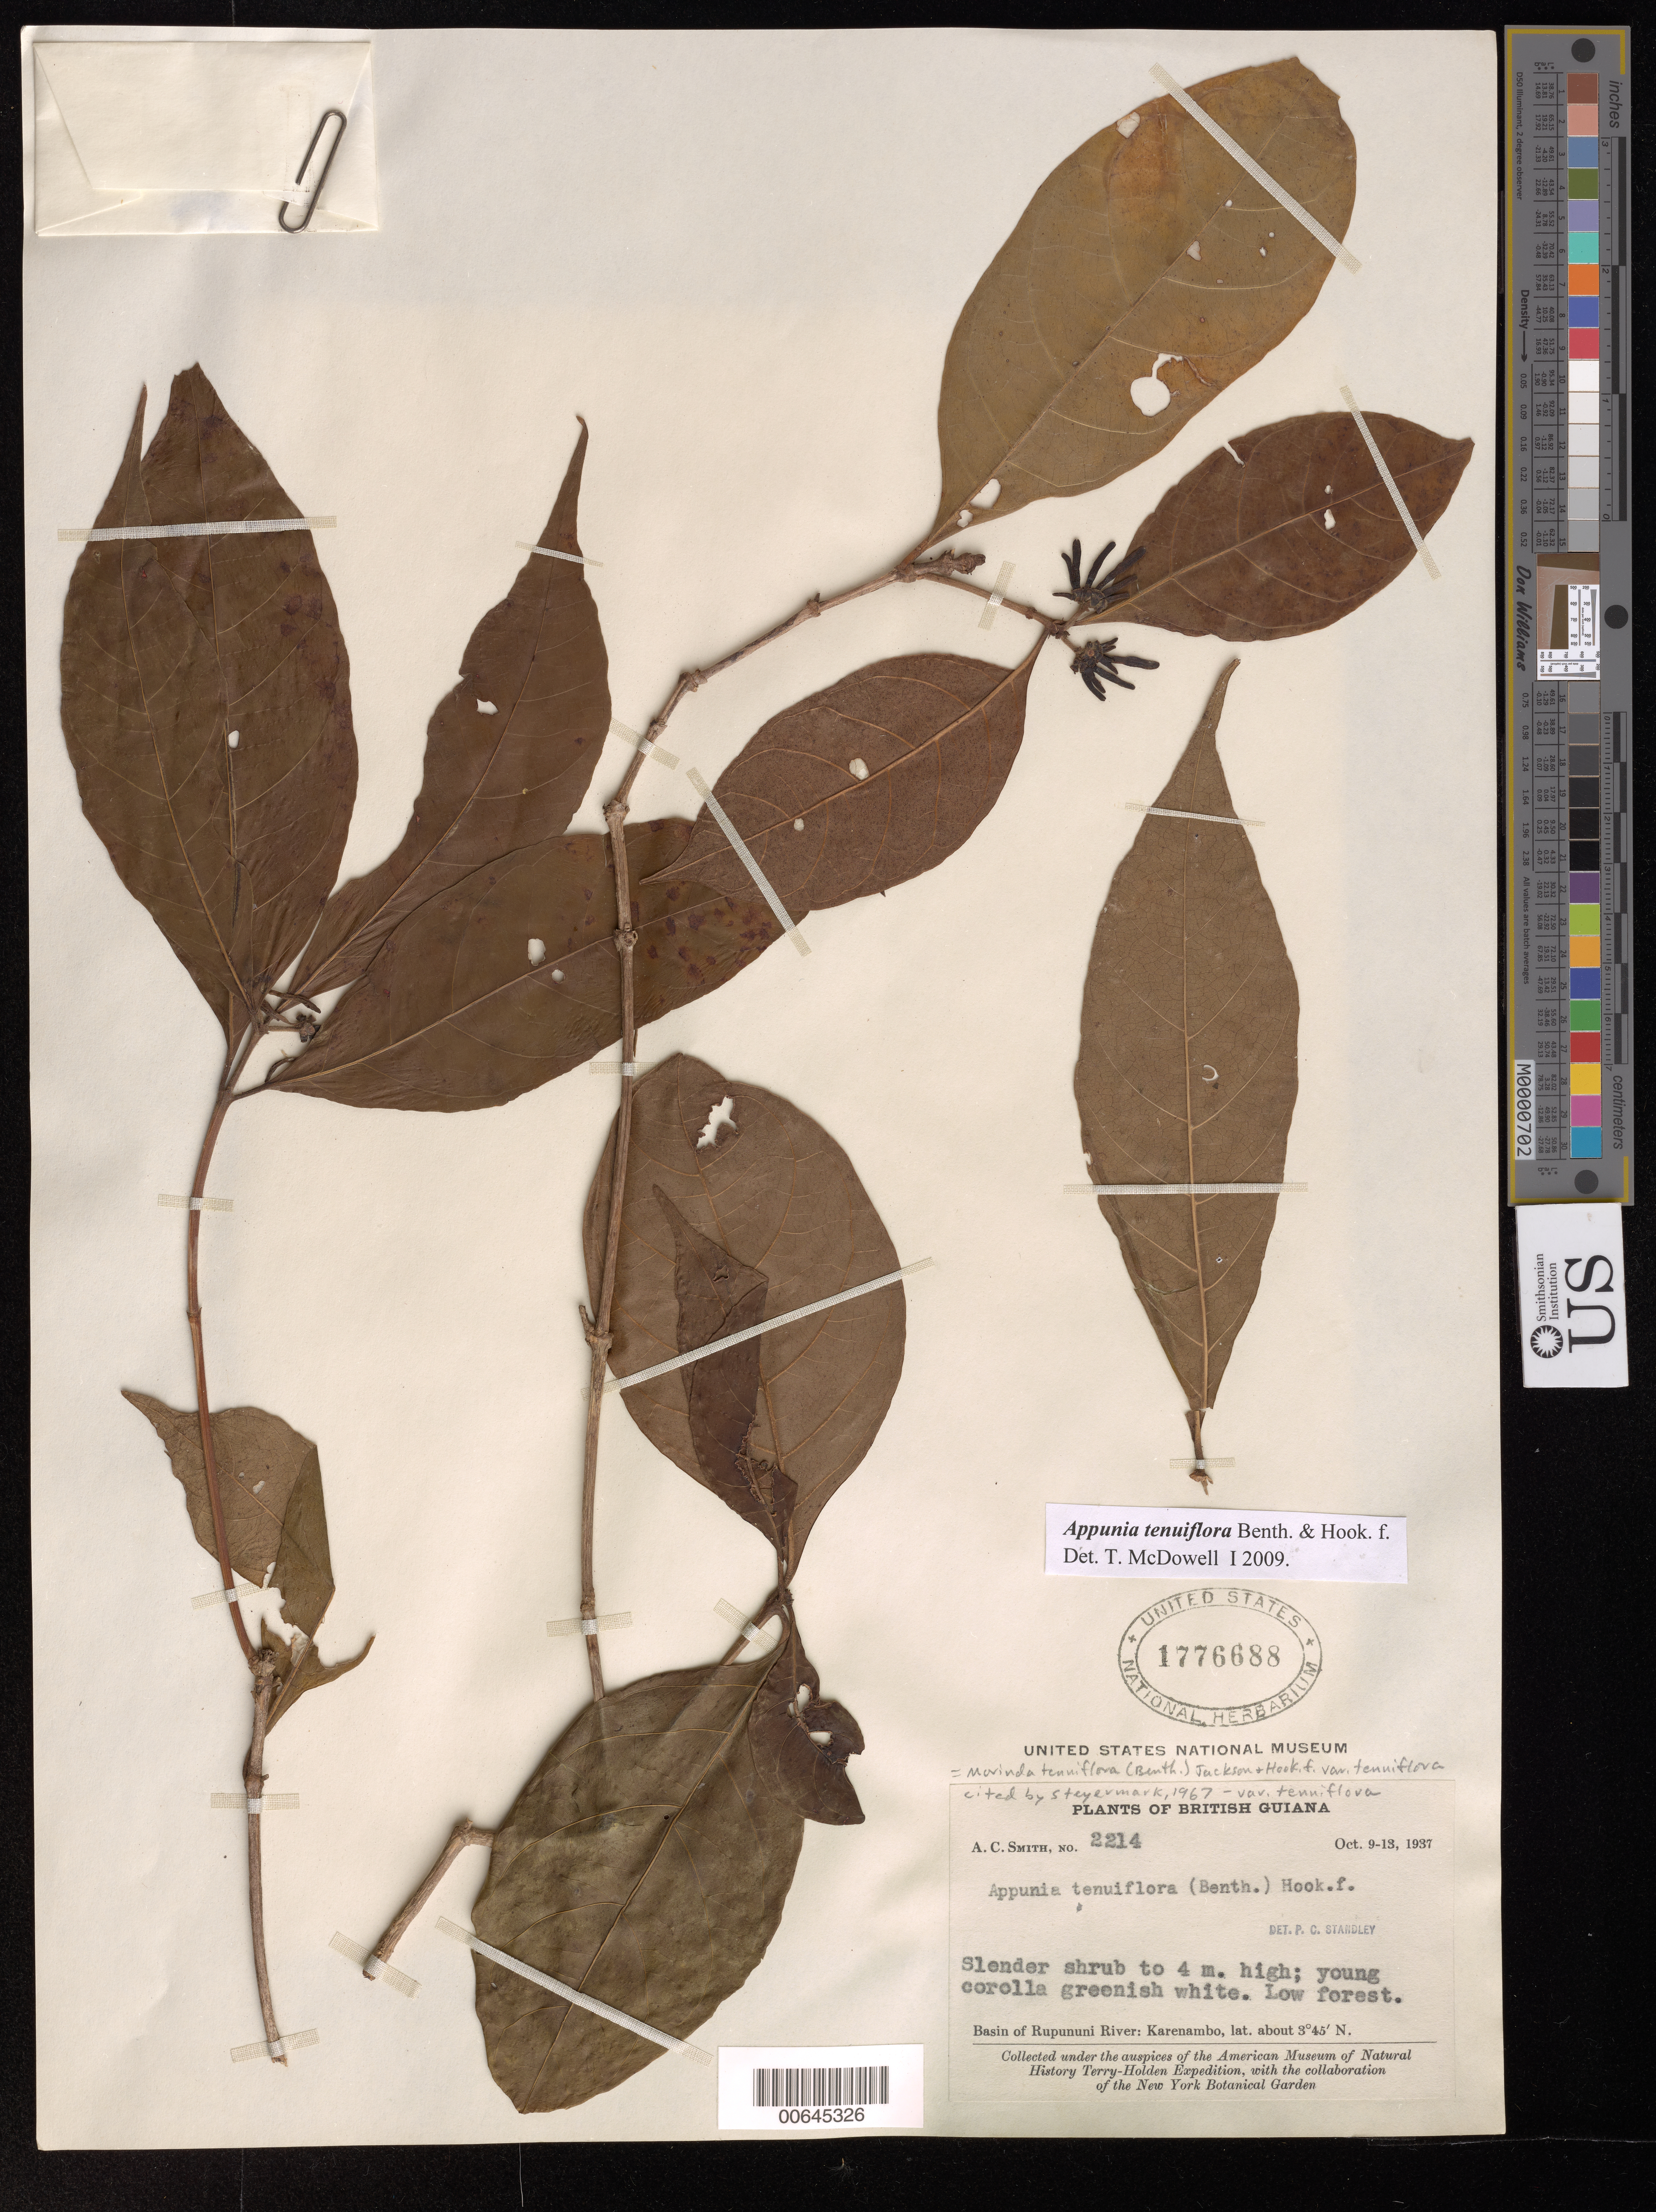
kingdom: Plantae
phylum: Tracheophyta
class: Magnoliopsida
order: Gentianales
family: Rubiaceae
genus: Appunia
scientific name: Appunia tenuiflora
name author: (Benth.) Hook. f. ex B.D. Jacks.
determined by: McDowell, T.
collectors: A. C. Smith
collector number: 2214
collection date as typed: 9-Oct-37 to 13-Oct-37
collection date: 1937-10-09/1937-10-13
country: Guyana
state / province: U. Takutu-U. Essequibo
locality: Karanambo, Rupununi River basin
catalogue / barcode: US 1776688